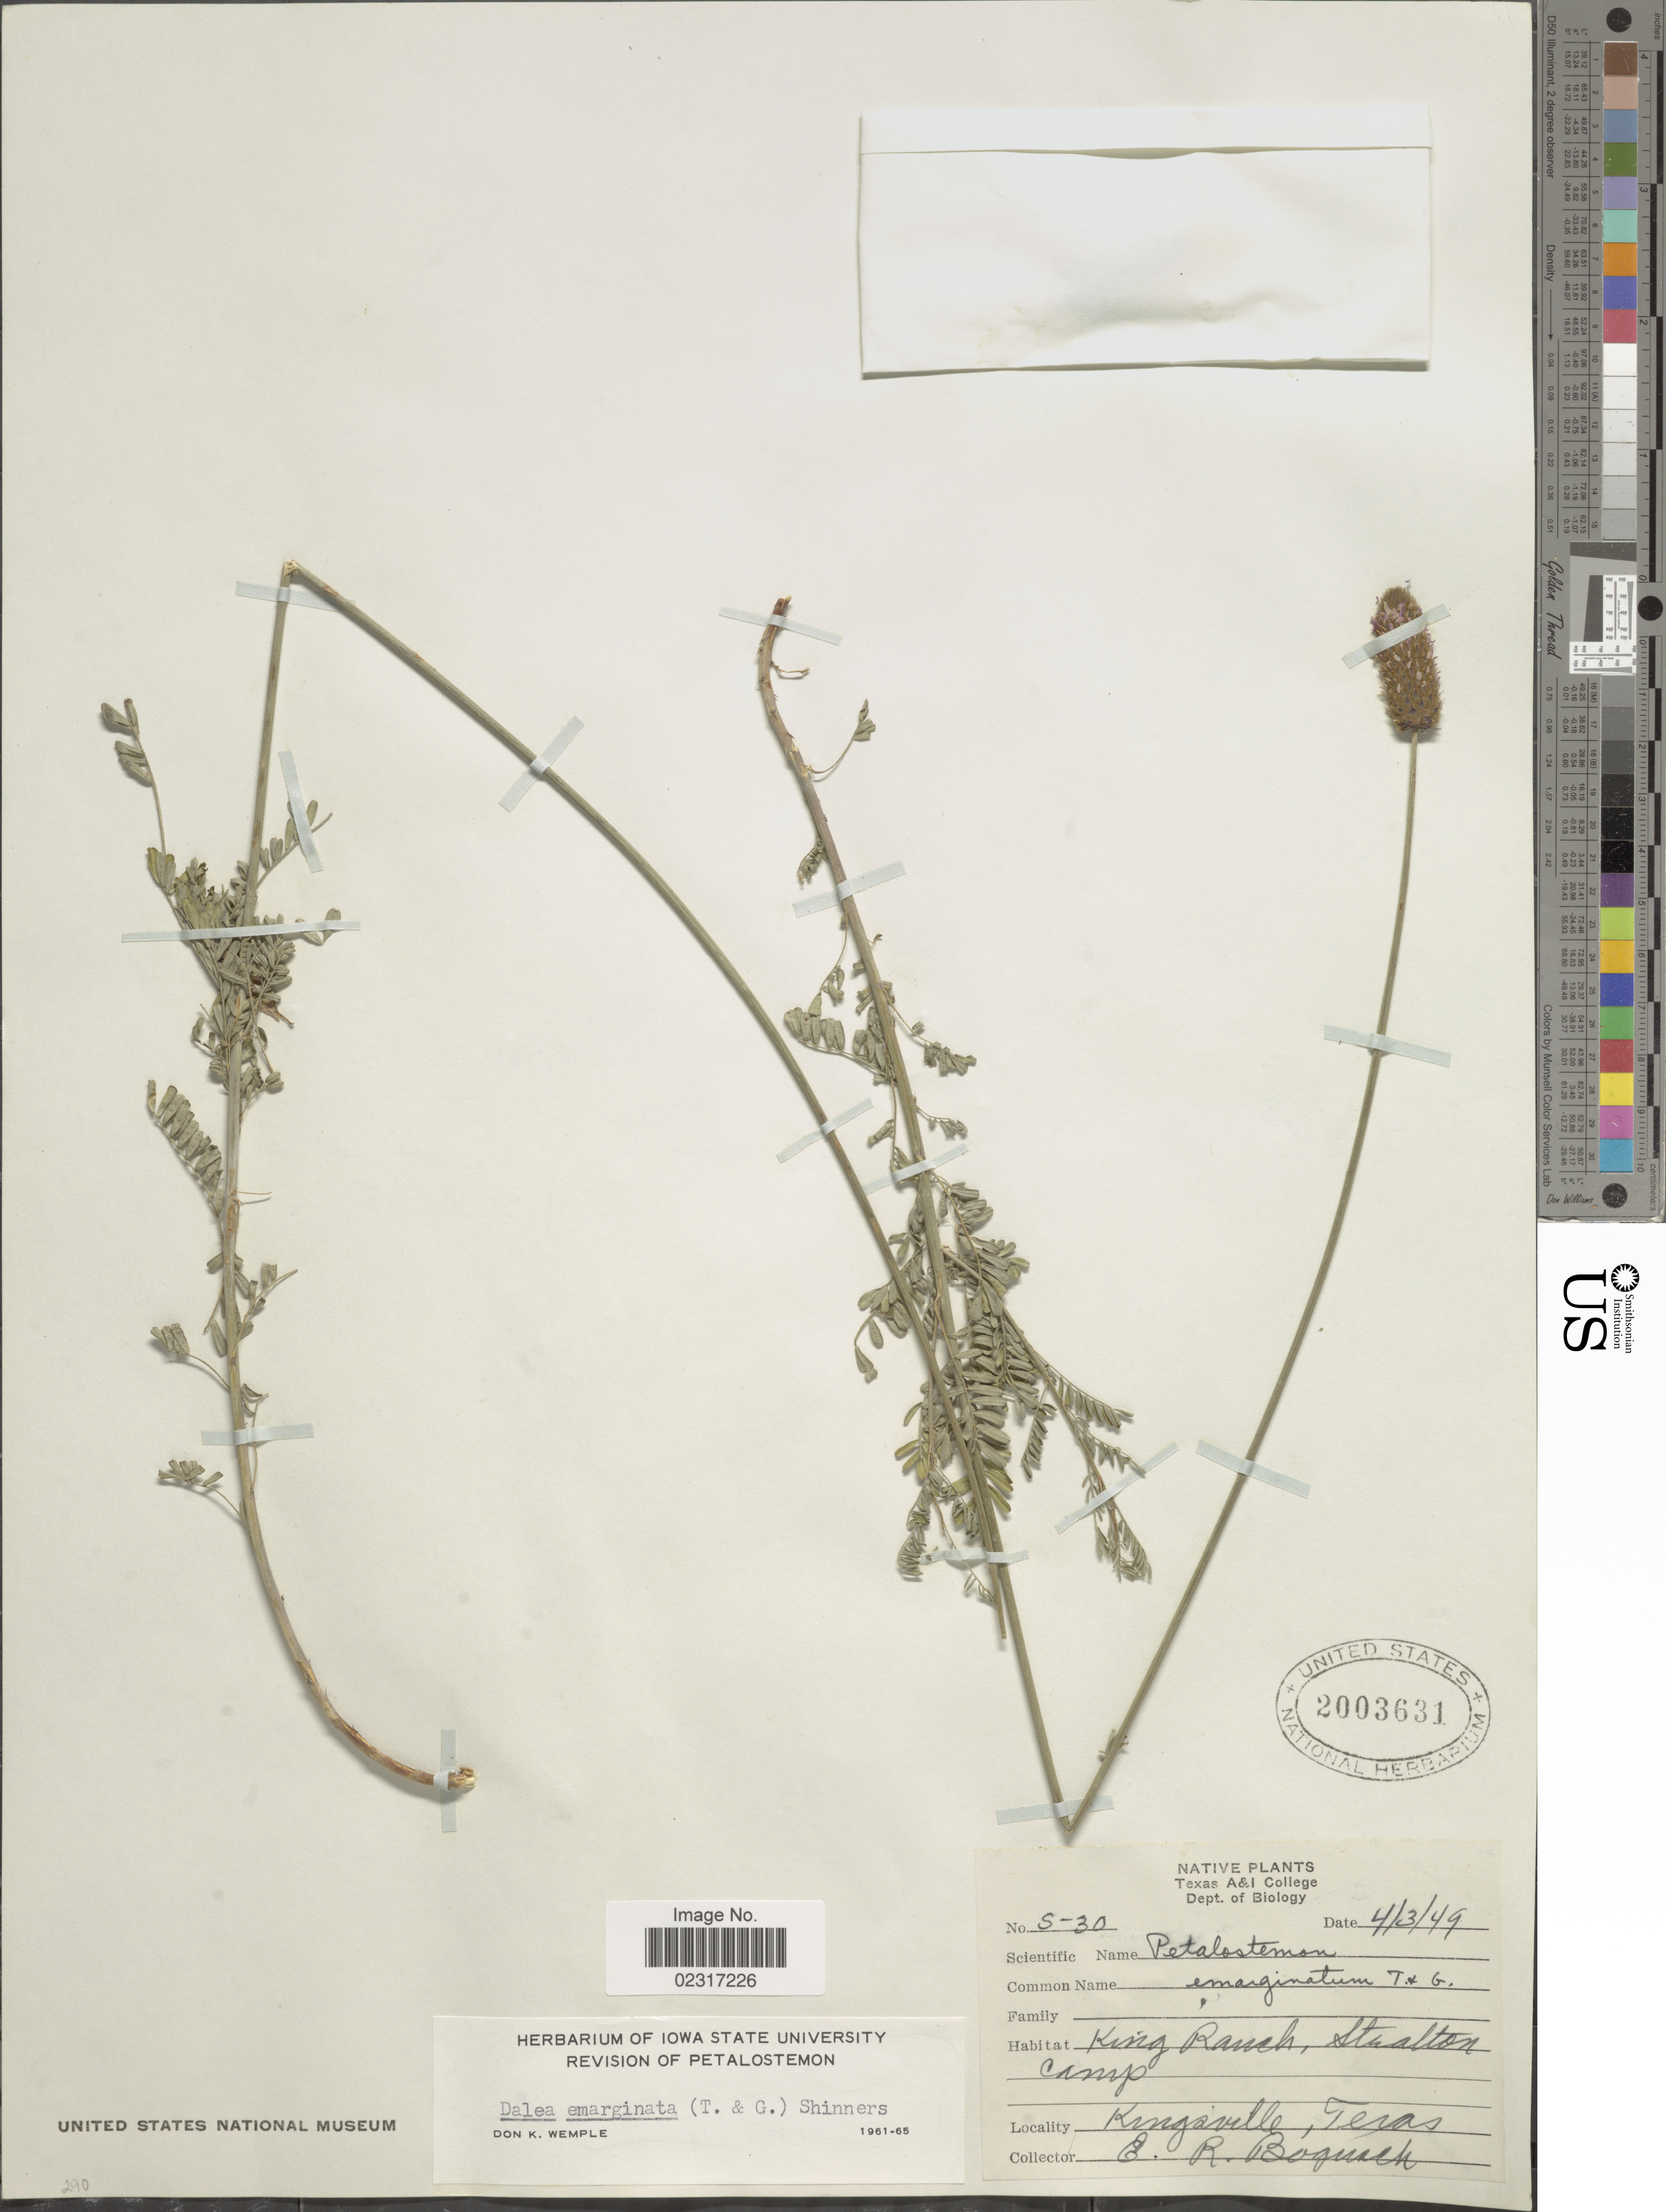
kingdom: Plantae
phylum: Tracheophyta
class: Magnoliopsida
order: Fabales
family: Fabaceae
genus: Dalea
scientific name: Dalea emarginata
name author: (Torr. & A. Gray) Shinners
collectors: E. Bogusch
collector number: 5-30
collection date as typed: Transcribed d/m/y: 3/4/49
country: United States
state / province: Texas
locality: King Ranch, Stralton camp, Kingsville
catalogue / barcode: US 2003631